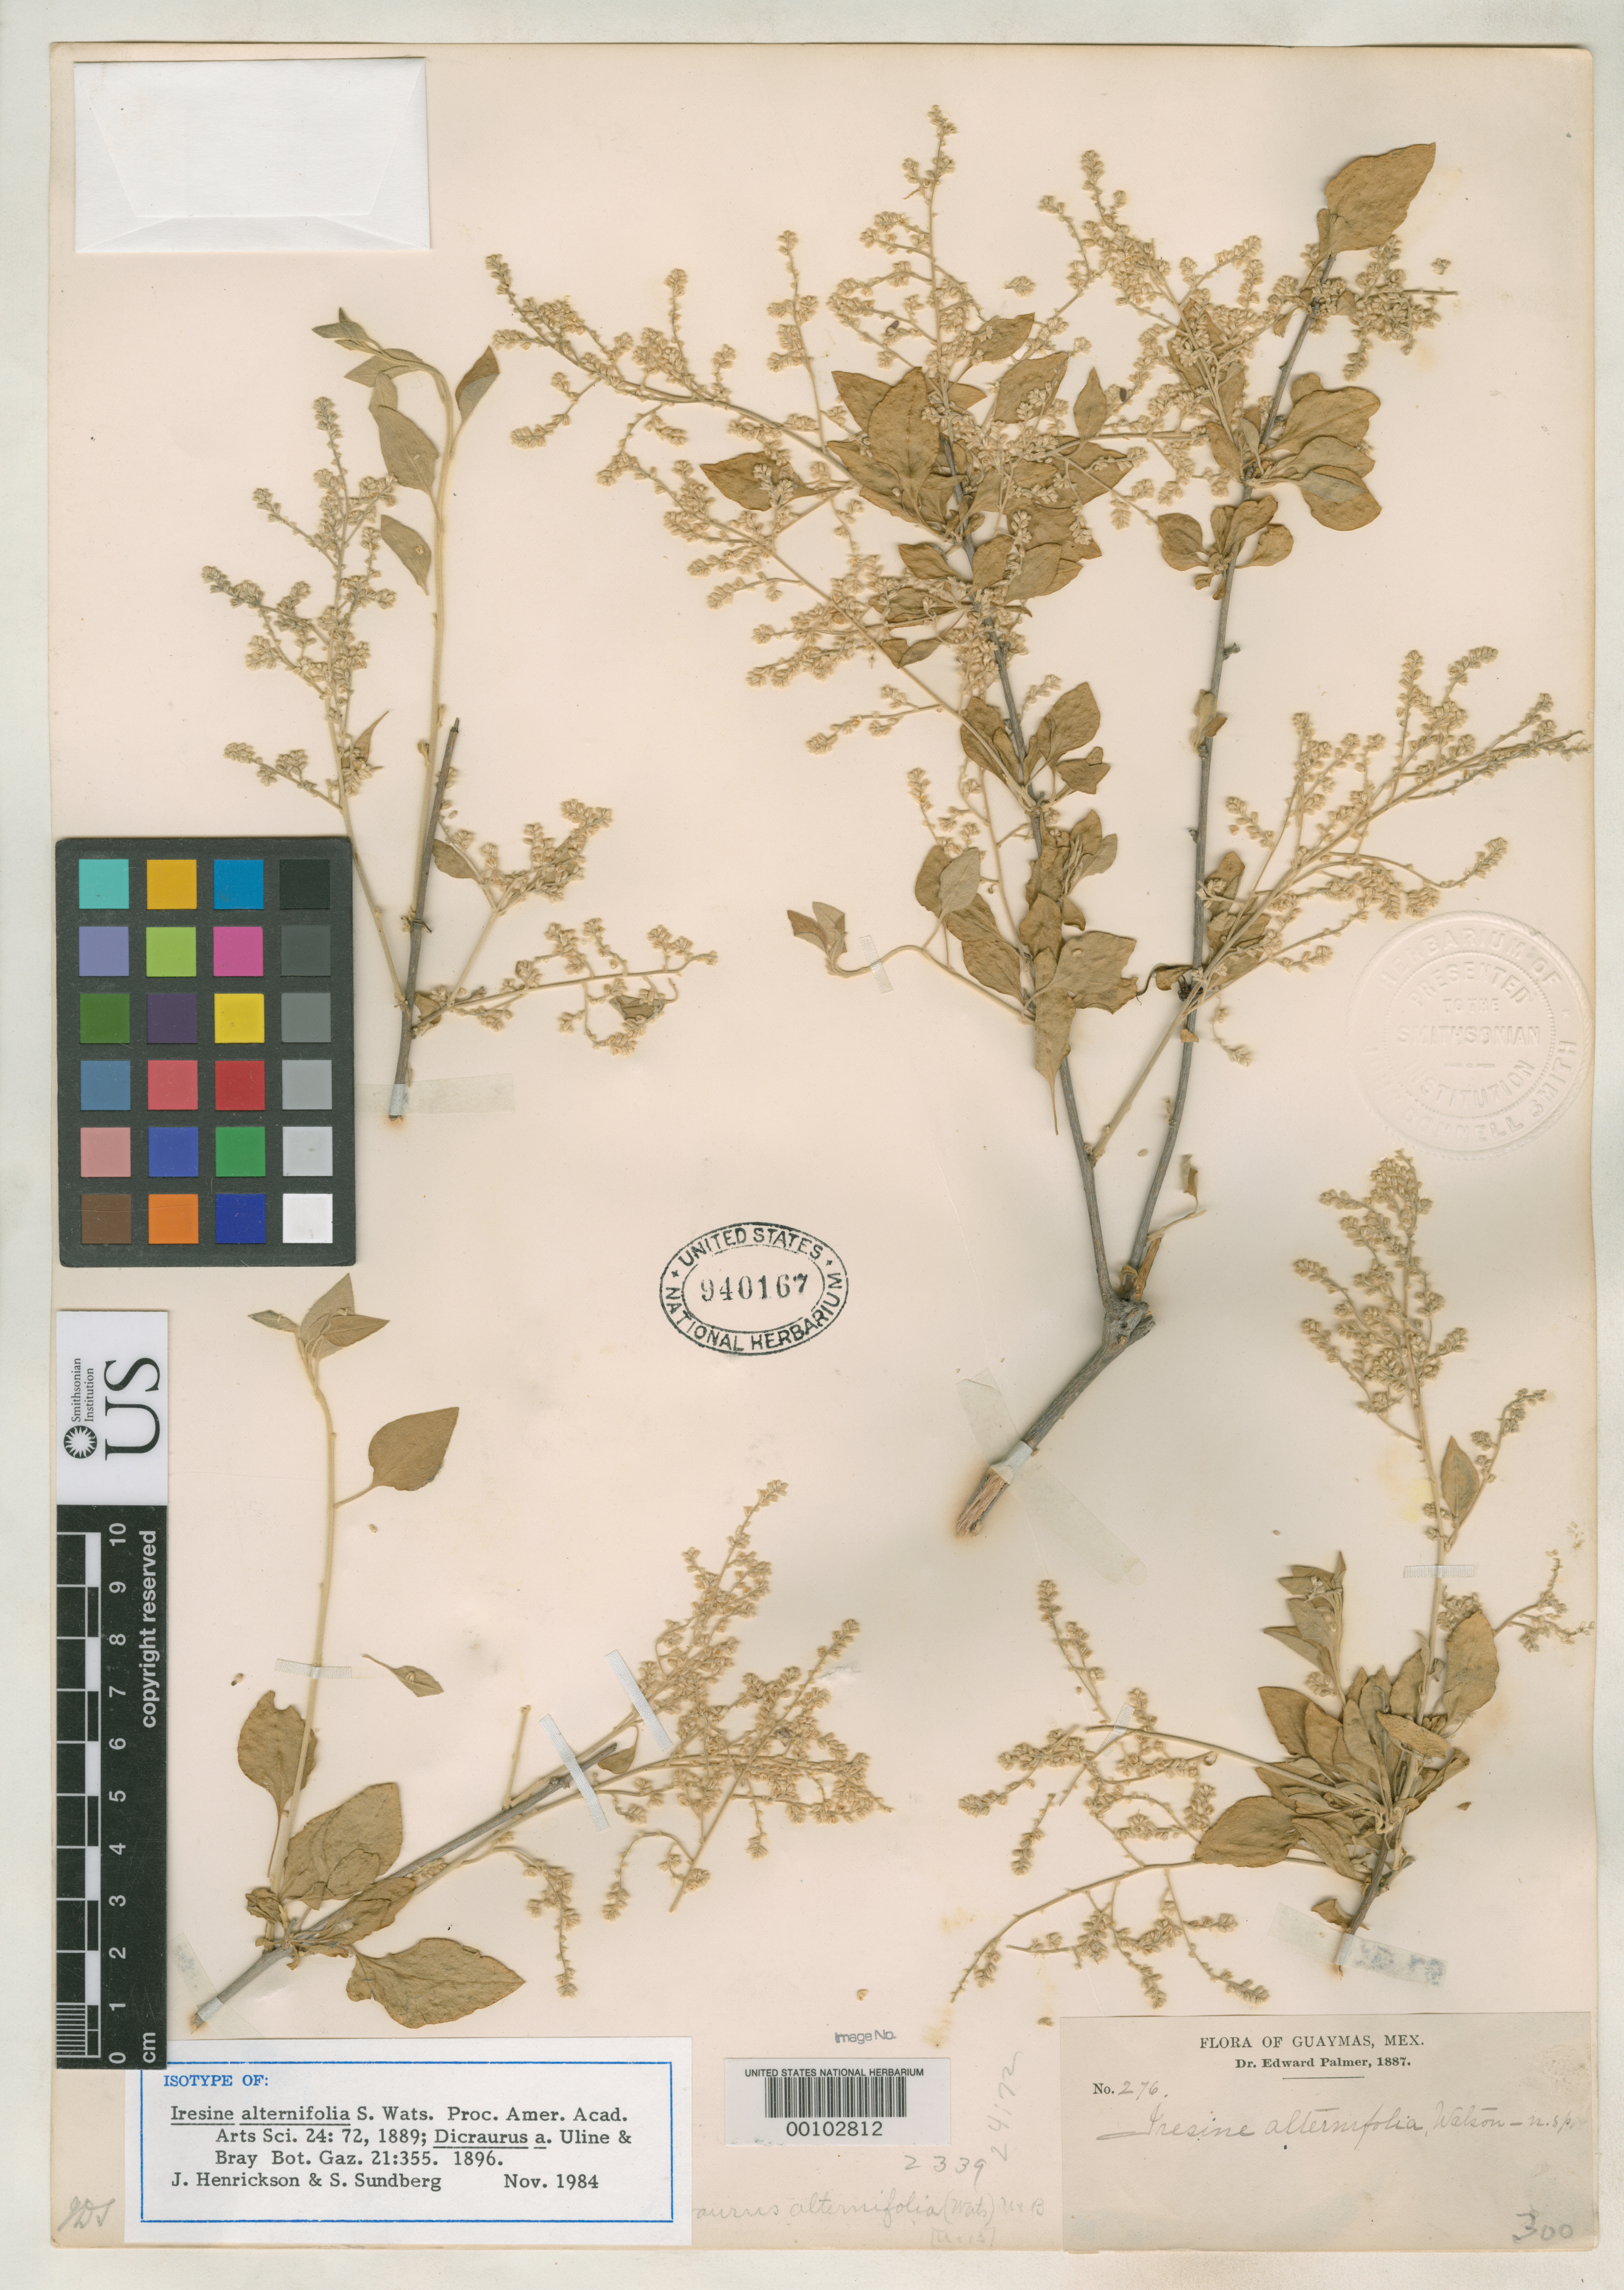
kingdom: Plantae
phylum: Tracheophyta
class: Magnoliopsida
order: Caryophyllales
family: Amaranthaceae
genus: Iresine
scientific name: Iresine alternifolia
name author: S. Watson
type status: Type Collection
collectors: E. Palmer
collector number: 276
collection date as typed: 1887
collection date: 1887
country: Mexico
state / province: Sonora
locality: Guaymas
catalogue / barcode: US 940167